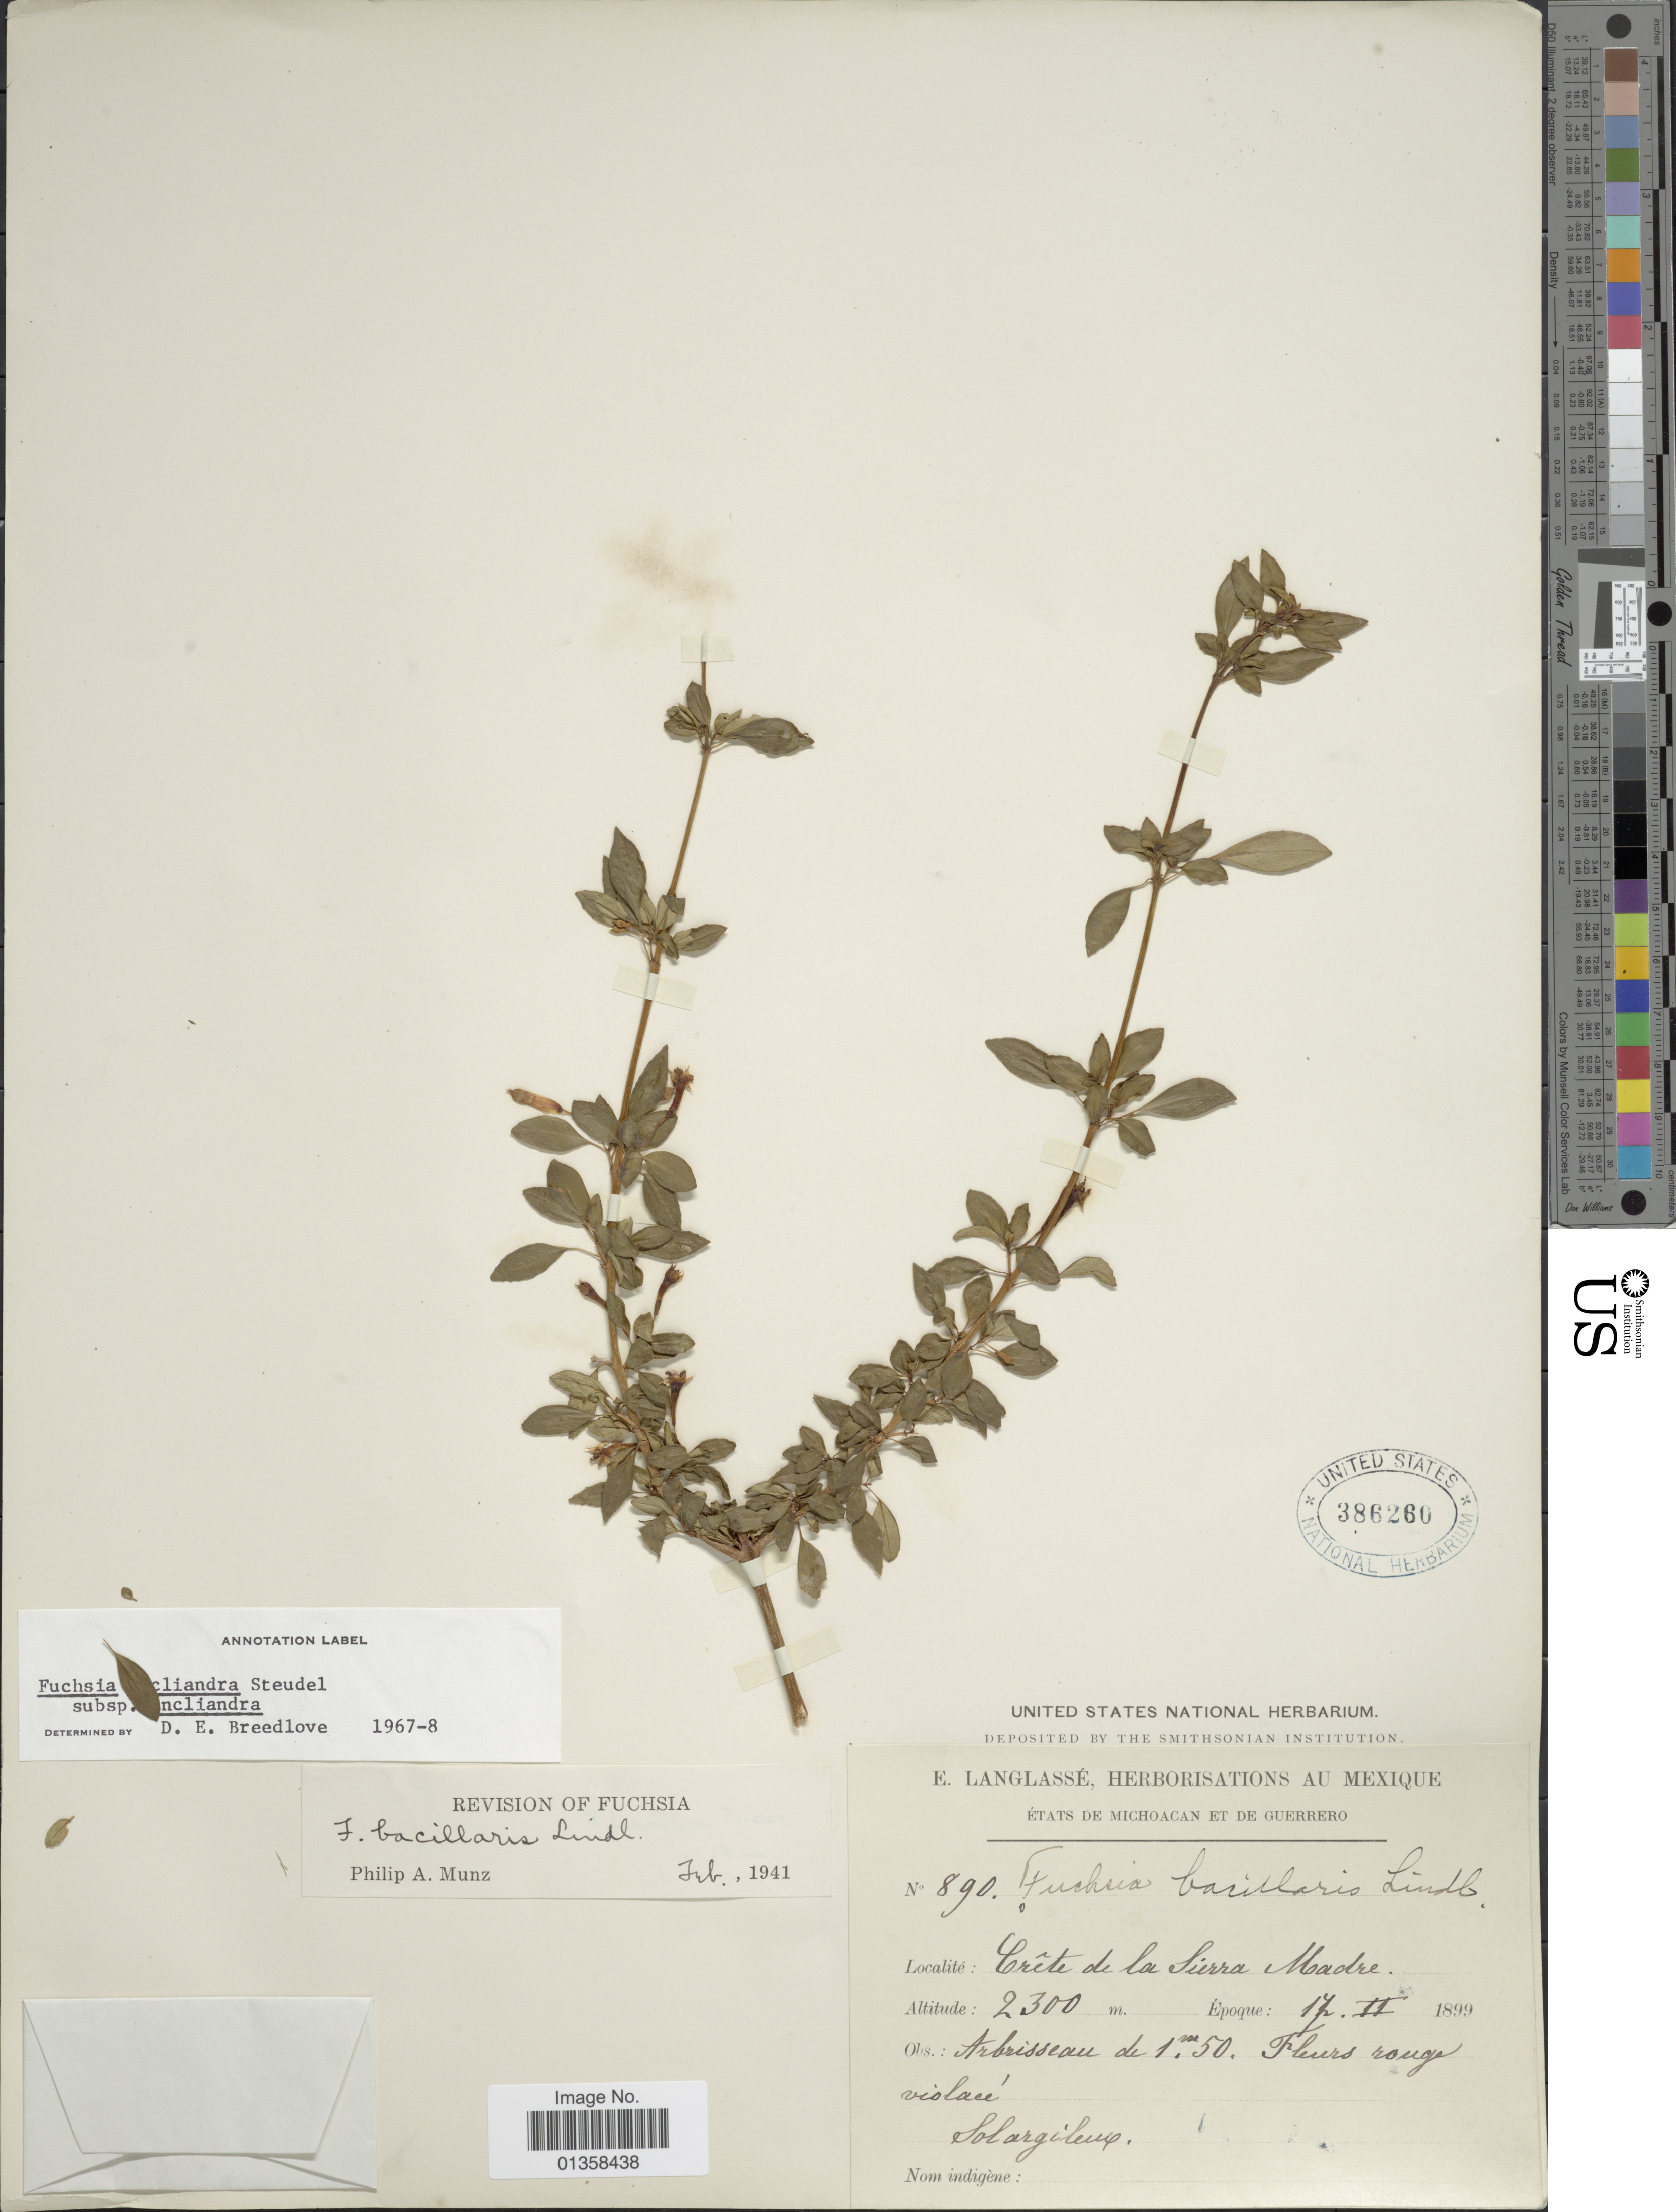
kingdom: Plantae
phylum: Tracheophyta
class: Magnoliopsida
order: Myrtales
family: Onagraceae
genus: Fuchsia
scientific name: Fuchsia encliandra subsp. encliandra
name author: Steud.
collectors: E. Langlassé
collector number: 890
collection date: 1899-02-17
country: Mexico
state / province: Guerrero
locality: États de Michogan, Crête de la Sierra Madre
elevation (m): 2300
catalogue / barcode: US 386260